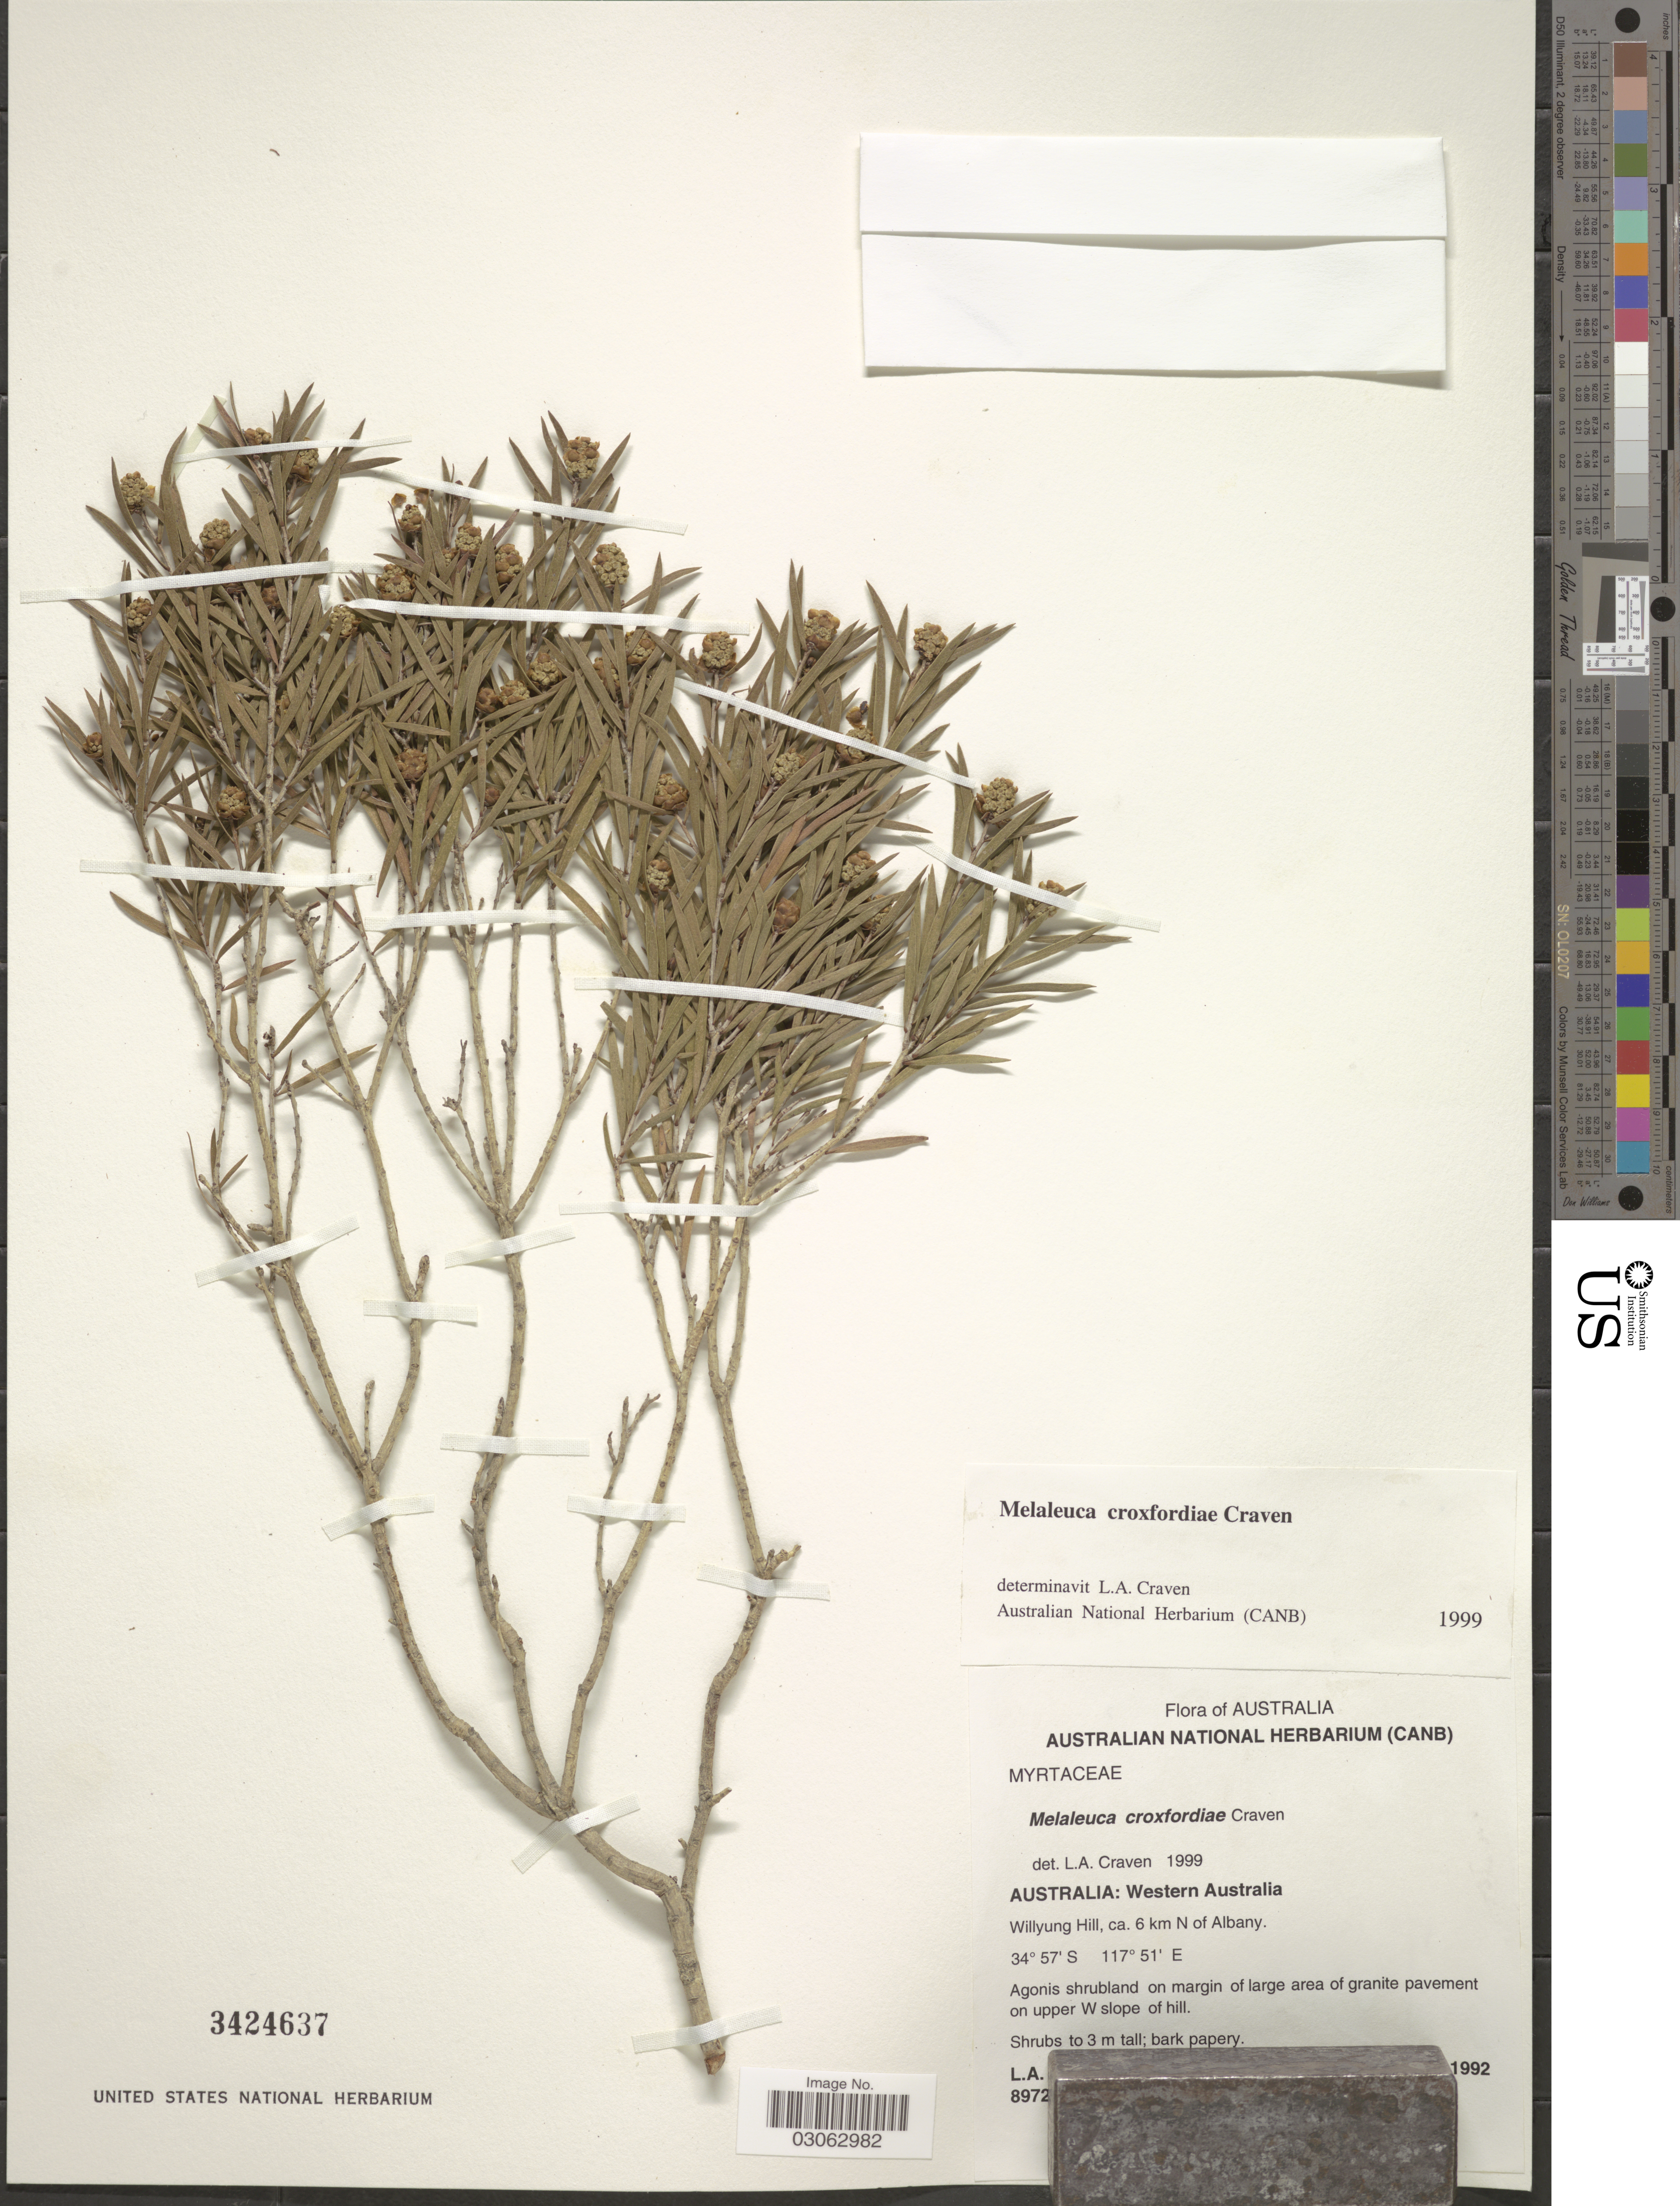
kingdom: Plantae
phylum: Tracheophyta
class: Magnoliopsida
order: Myrtales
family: Myrtaceae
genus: Melaleuca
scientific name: Melaleuca croxfordiae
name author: Craven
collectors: L. A. Craven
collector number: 8972!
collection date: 1992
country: Australia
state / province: Western Australia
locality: Willyung Hill, ca. 6km N of Albany. Agonis shrubland on margin of large area of granite pavement on upper W slope of hill.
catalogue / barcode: US 3424637